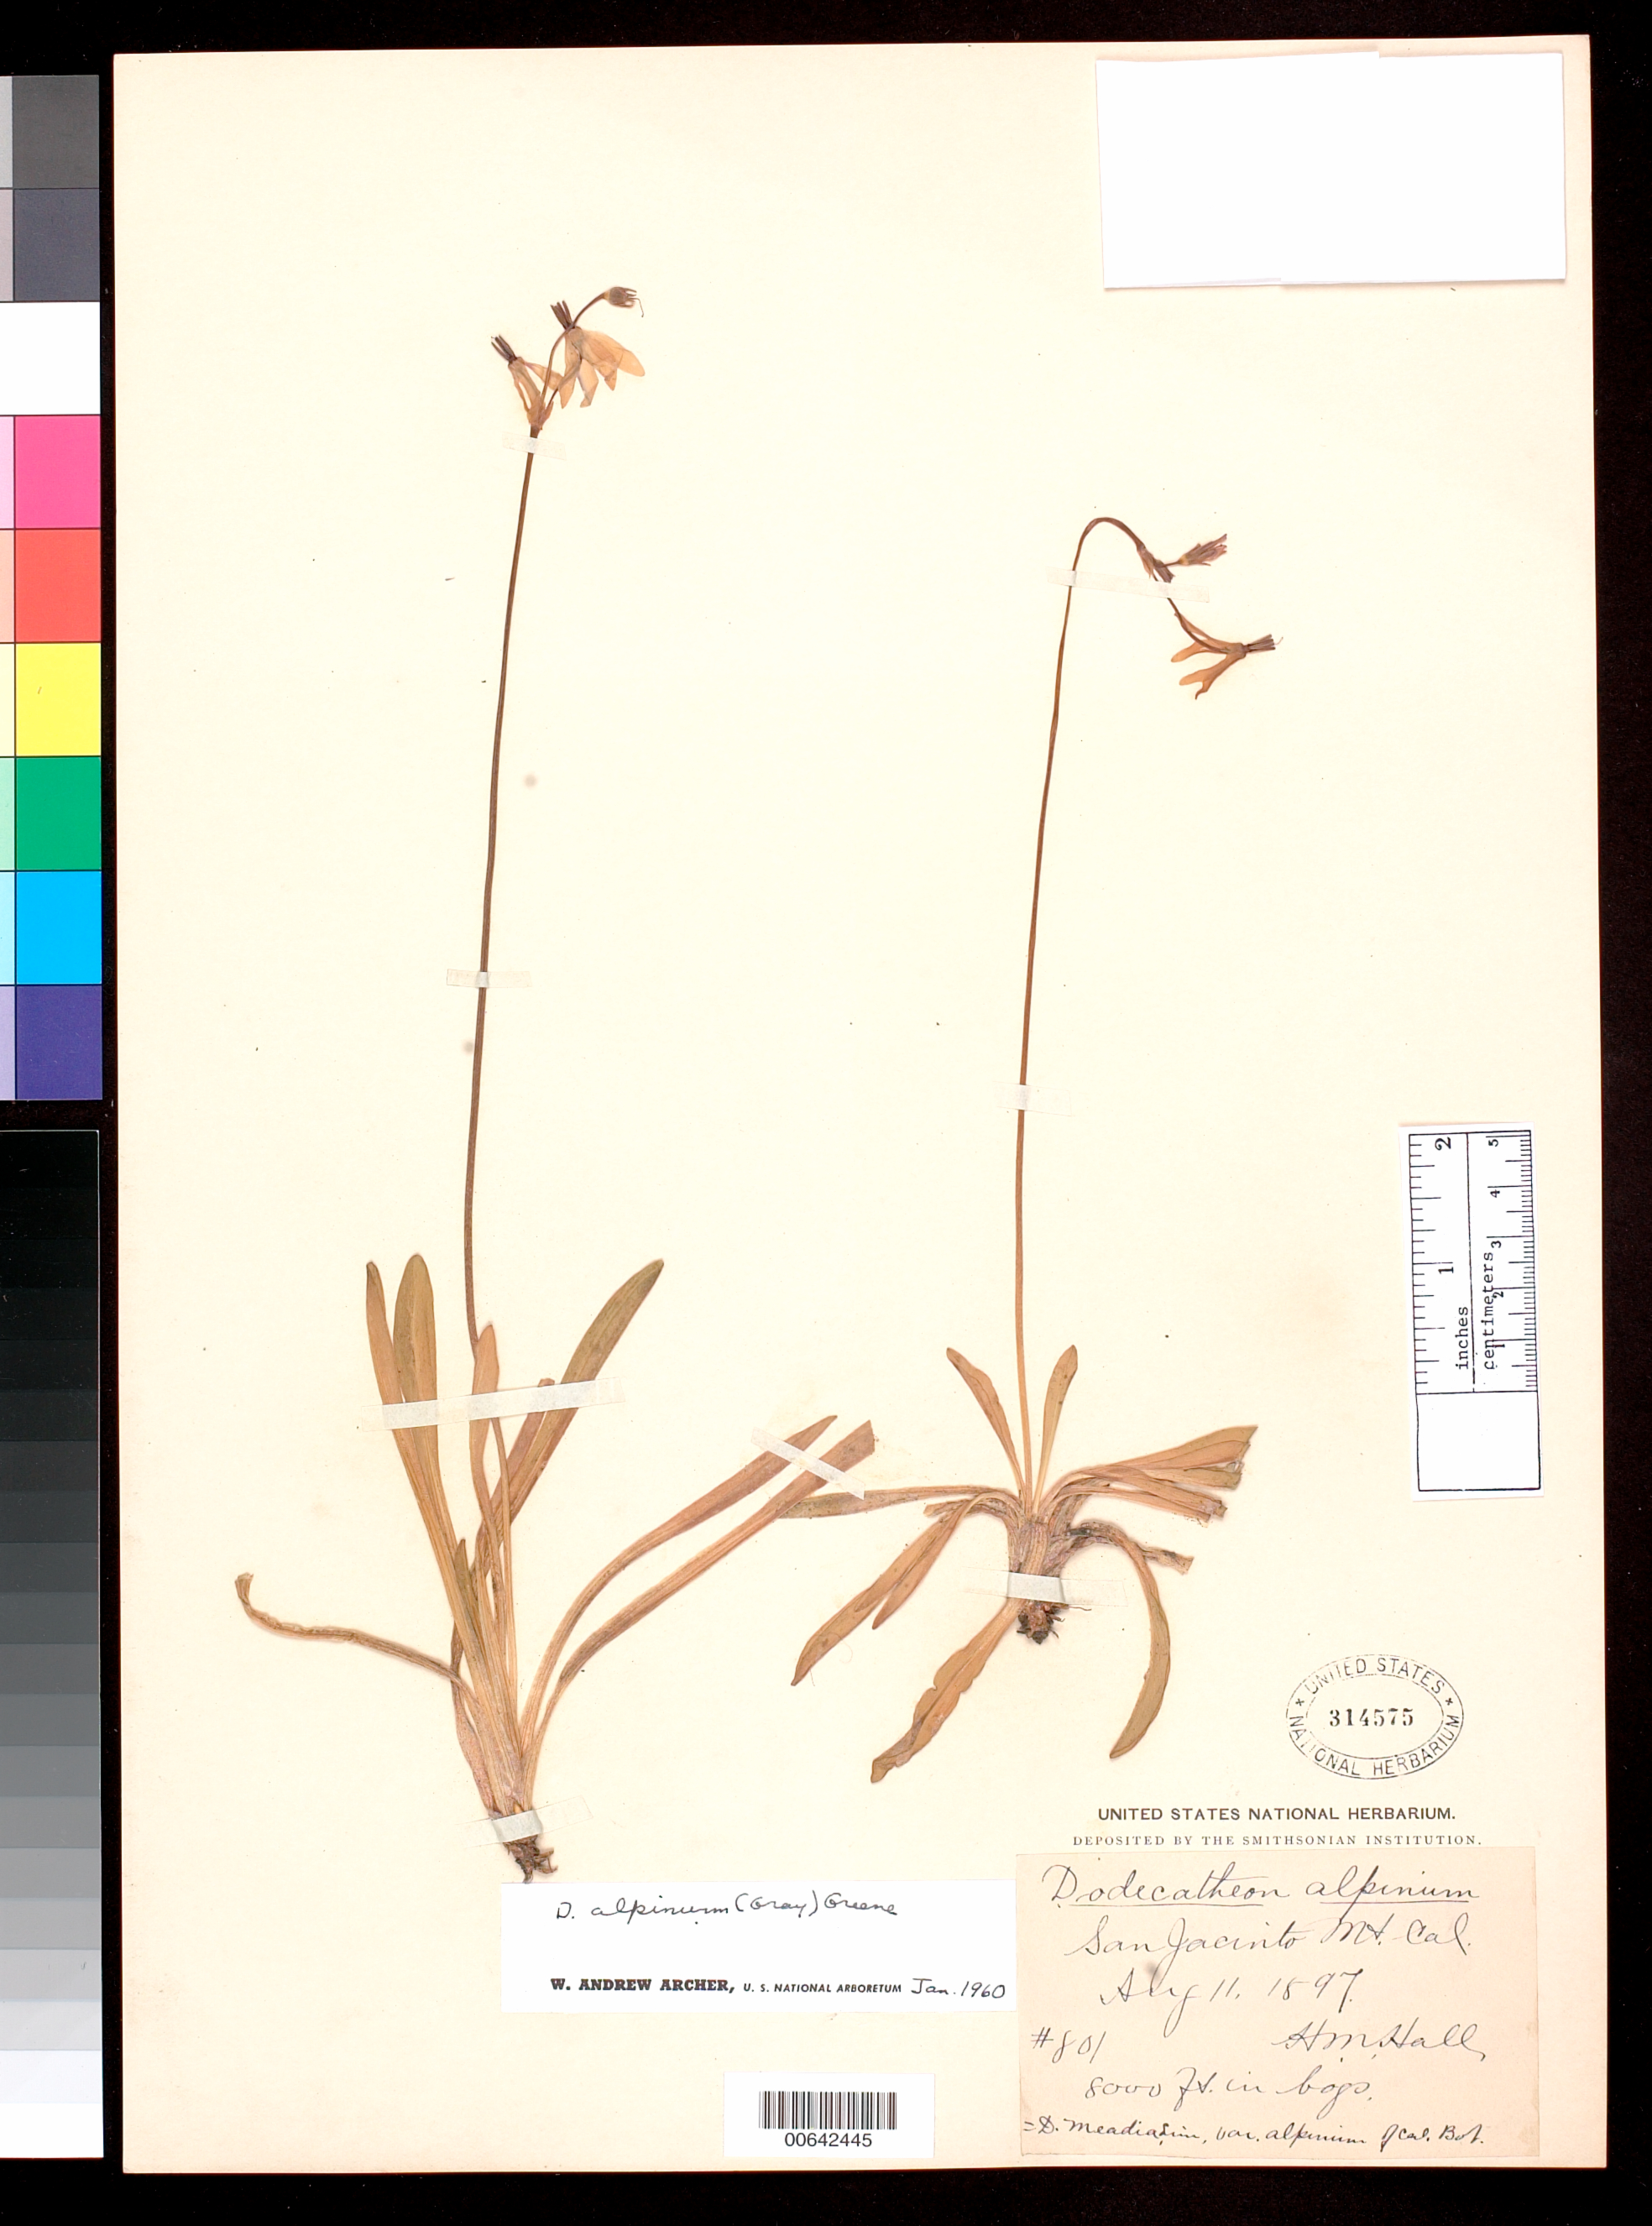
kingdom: Plantae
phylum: Tracheophyta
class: Magnoliopsida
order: Ericales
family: Primulaceae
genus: Dodecatheon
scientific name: Dodecatheon alpinum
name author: (A. Gray) Greene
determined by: Archer, W. A., (NA), United States National Arboretum, USDA/ARS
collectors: H. M. Hall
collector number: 801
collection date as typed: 11 Aug 1897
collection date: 1897-08-11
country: United States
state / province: California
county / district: Riverside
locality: San Jacinto Mt.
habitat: In bogs.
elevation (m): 2438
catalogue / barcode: US 314575